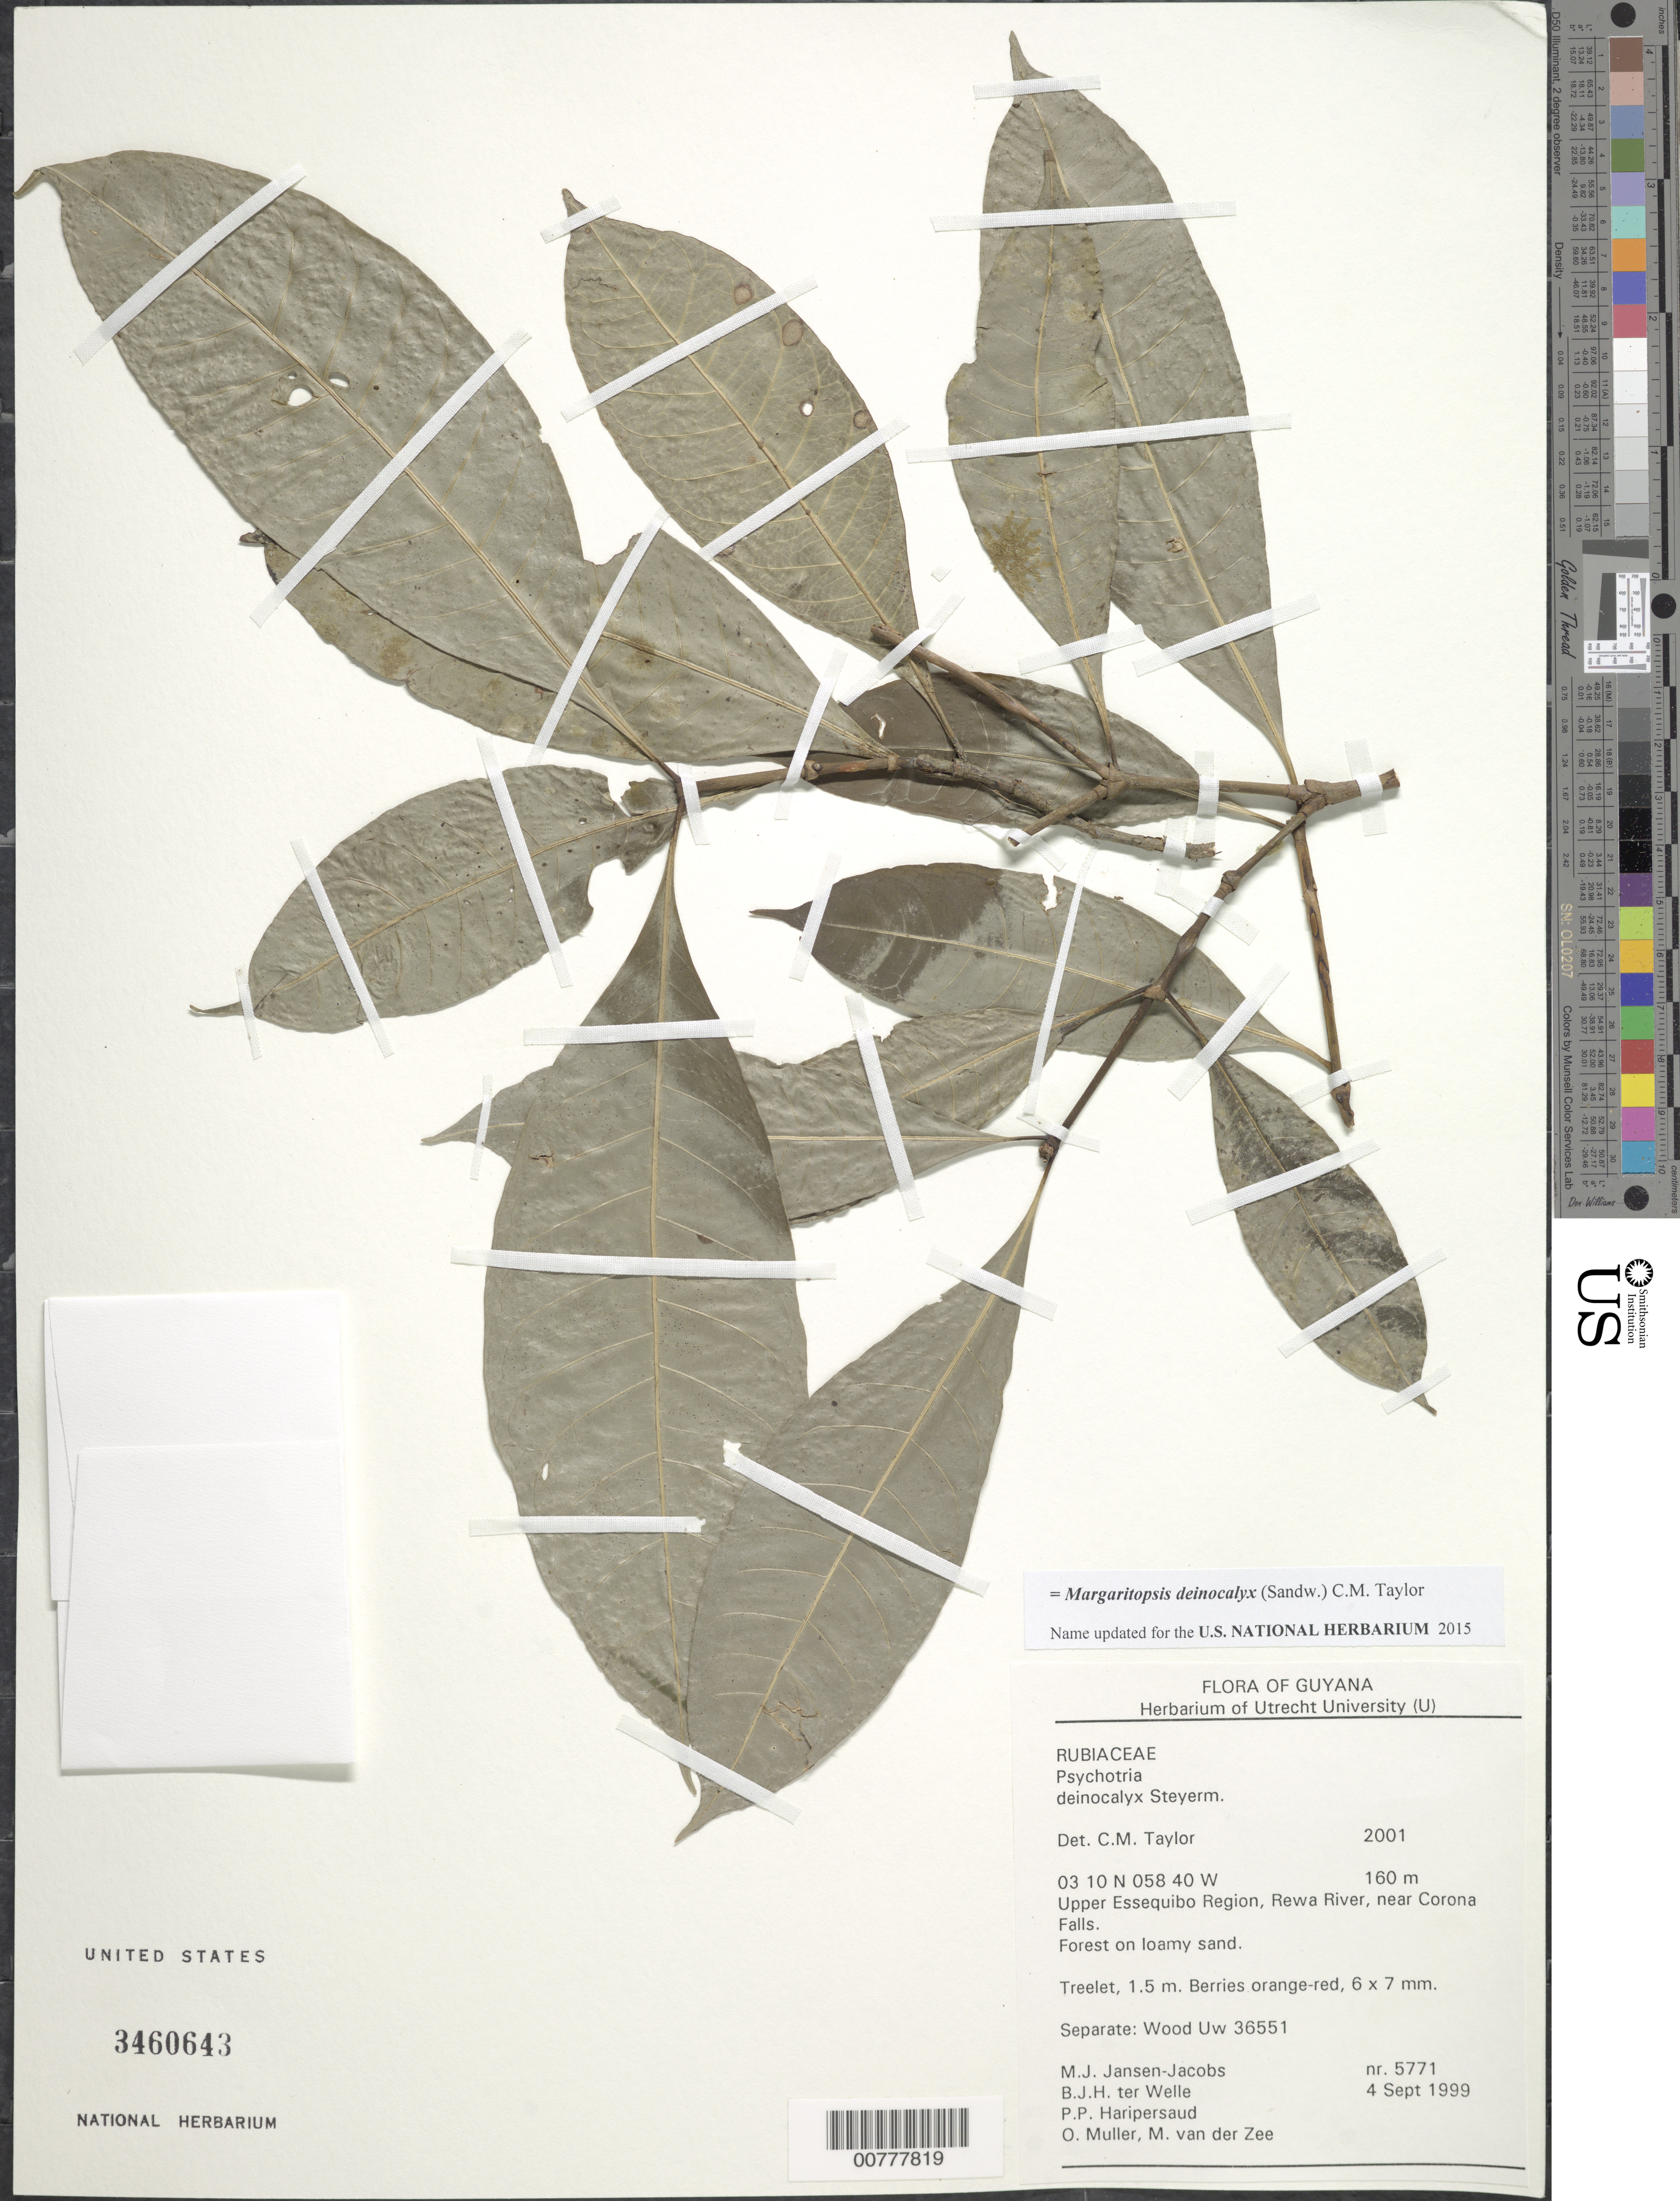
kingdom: Plantae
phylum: Tracheophyta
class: Magnoliopsida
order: Gentianales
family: Rubiaceae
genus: Psychotria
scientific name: Psychotria deinocalyx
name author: Sandwith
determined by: Taylor, Charlotte M.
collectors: M. J. Jansen-Jacobs, B. Welle, P. Haripersaud, O. Muller & M. van der Zee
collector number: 5771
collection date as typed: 4-Sep-99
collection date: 1999-09-04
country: Guyana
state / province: U. Takutu-U. Essequibo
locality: Rewa River, near Corona Falls, Upper Essequibo Region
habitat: Forest on loamy sand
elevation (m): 160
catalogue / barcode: US 3460643